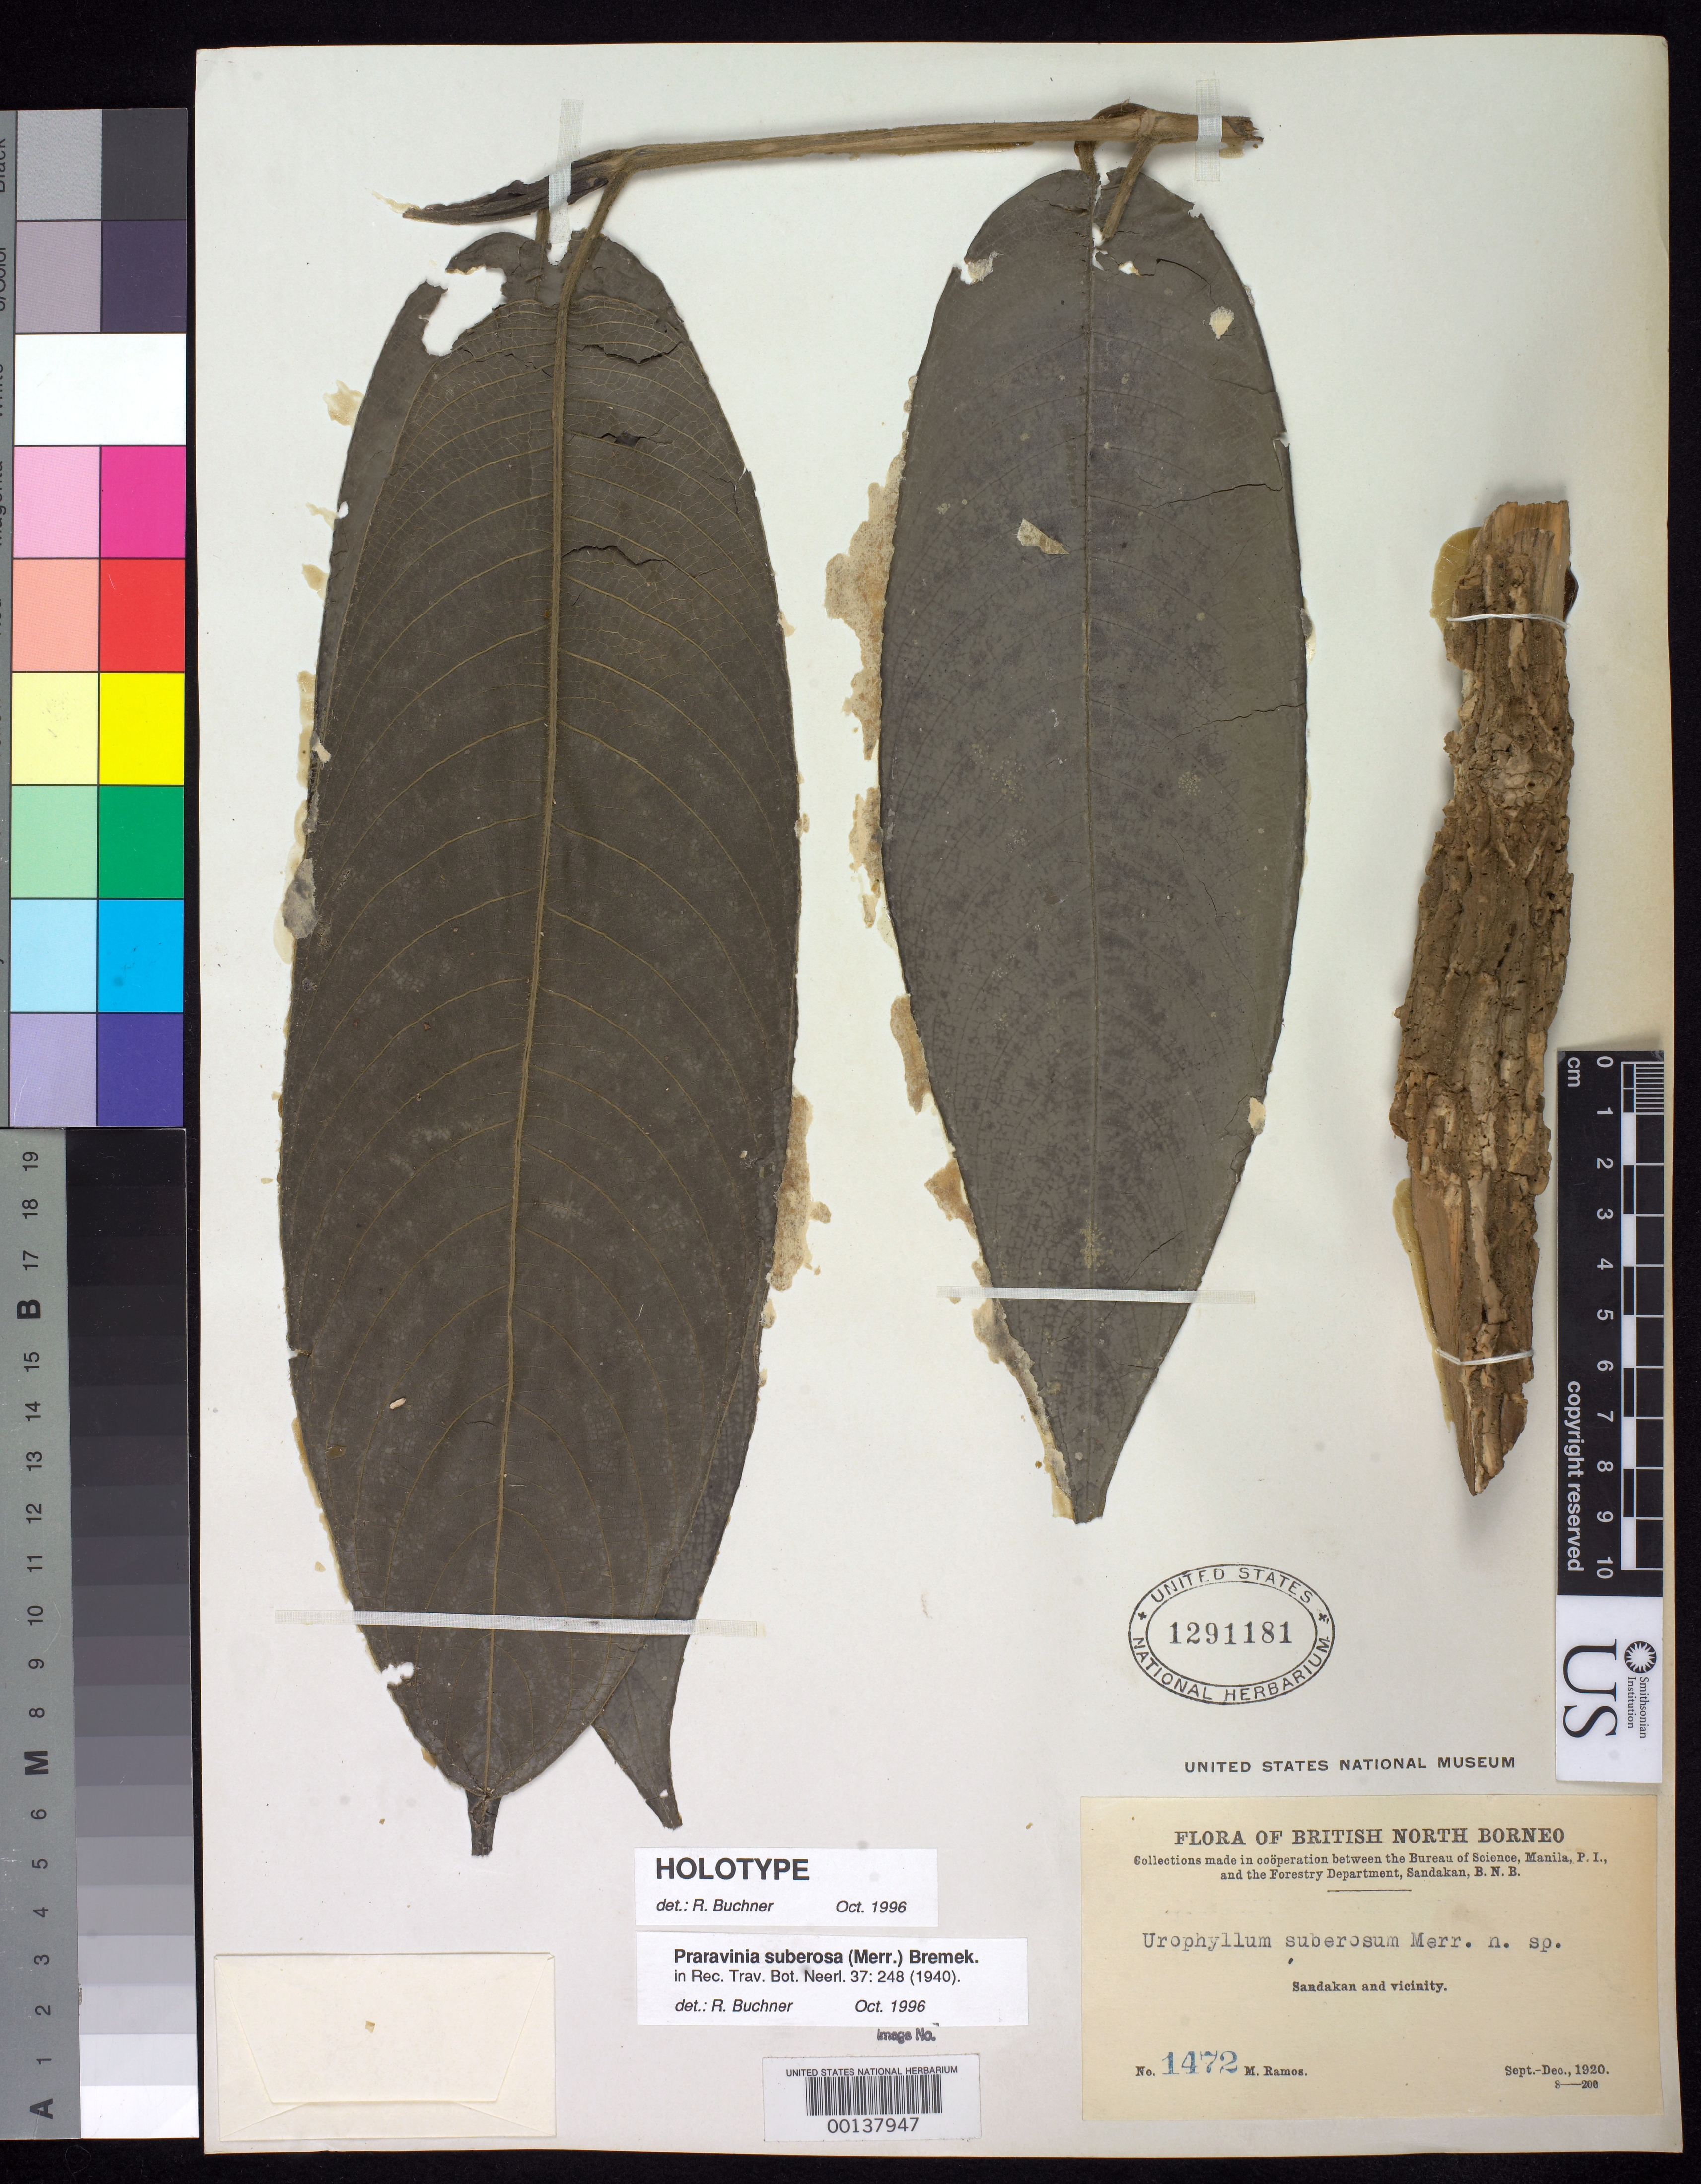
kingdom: Plantae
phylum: Tracheophyta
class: Magnoliopsida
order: Gentianales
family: Rubiaceae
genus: Urophyllum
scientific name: Urophyllum suberosum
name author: Merr.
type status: Isotype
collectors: M. Ramos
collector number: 1472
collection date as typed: Sep 1920 to -- Dec 1920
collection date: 1920-09/1920-12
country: Malaysia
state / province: Sabah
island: Borneo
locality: Sandakan & vicinity.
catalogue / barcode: US 1291181